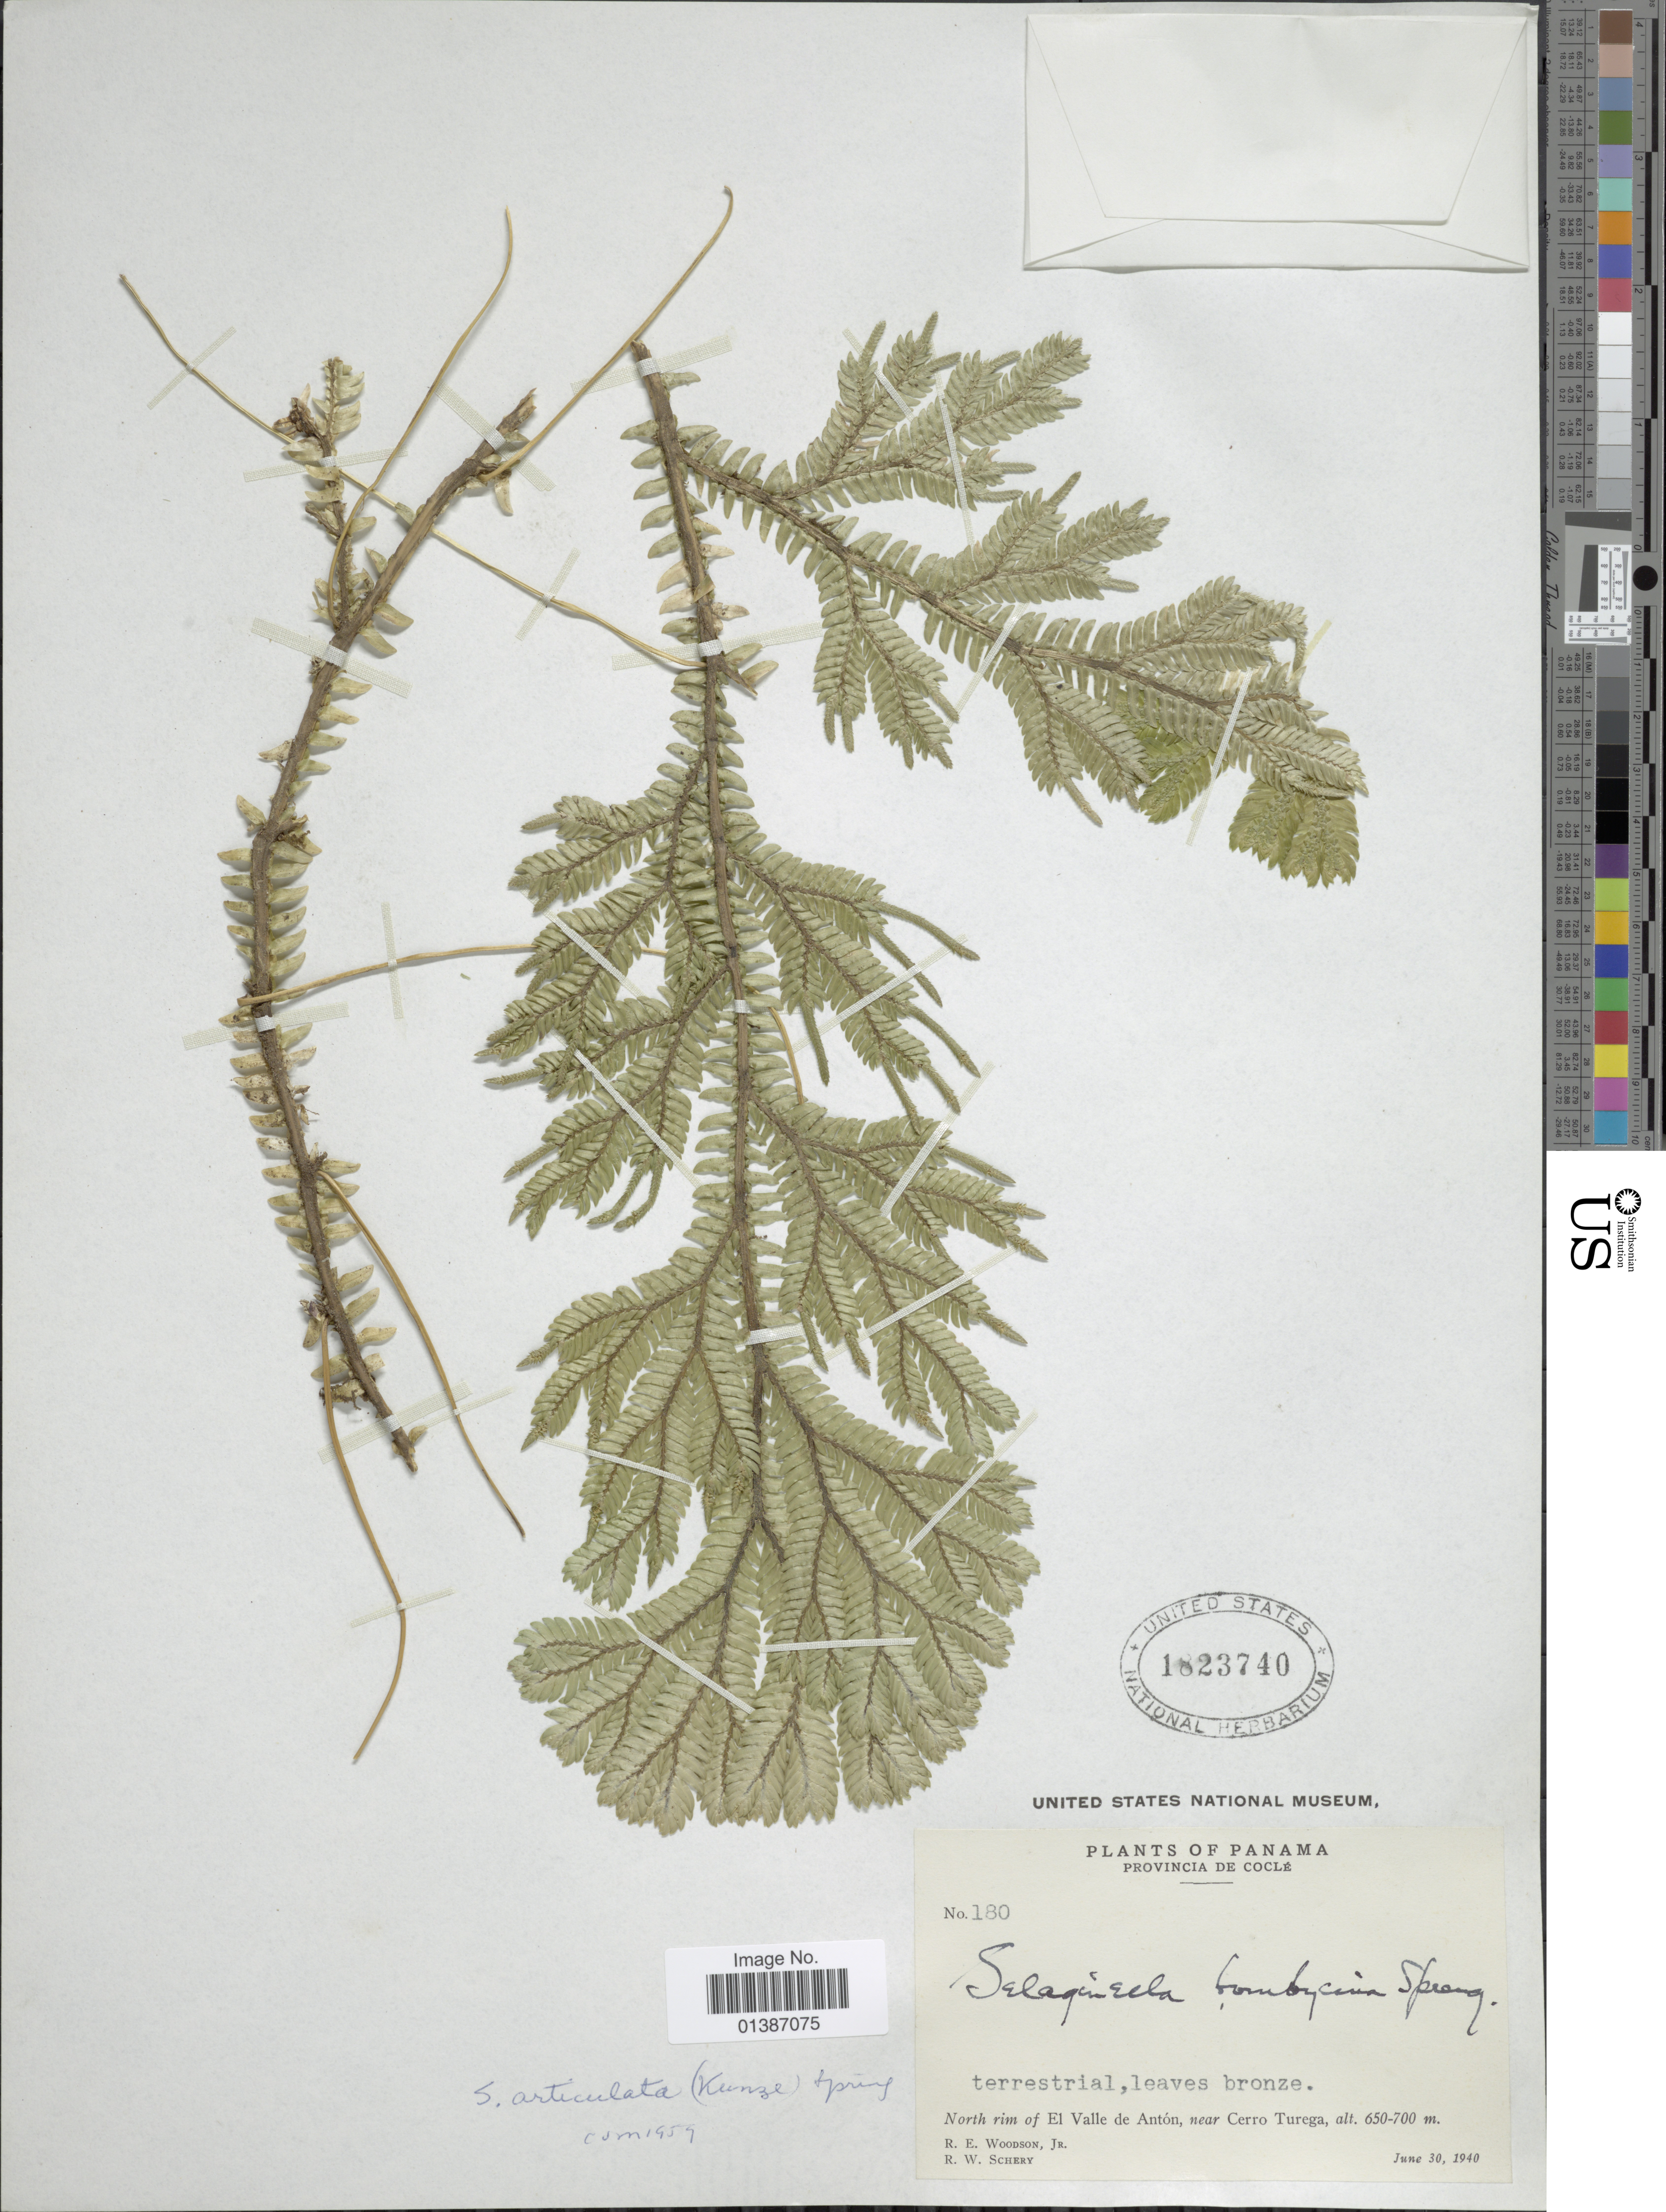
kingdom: Plantae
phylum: Tracheophyta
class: Lycopodiopsida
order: Selaginellales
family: Selaginellaceae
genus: Selaginella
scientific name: Selaginella articulata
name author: (Kunze) Spring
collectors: R. E. Woodson & R. W. Schery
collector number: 180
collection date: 1940-06-30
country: Panama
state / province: Coclé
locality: Provincia de Coclé. North rim of El Valle de Antón, near Cerro Turega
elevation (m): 650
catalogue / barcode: US 1823740